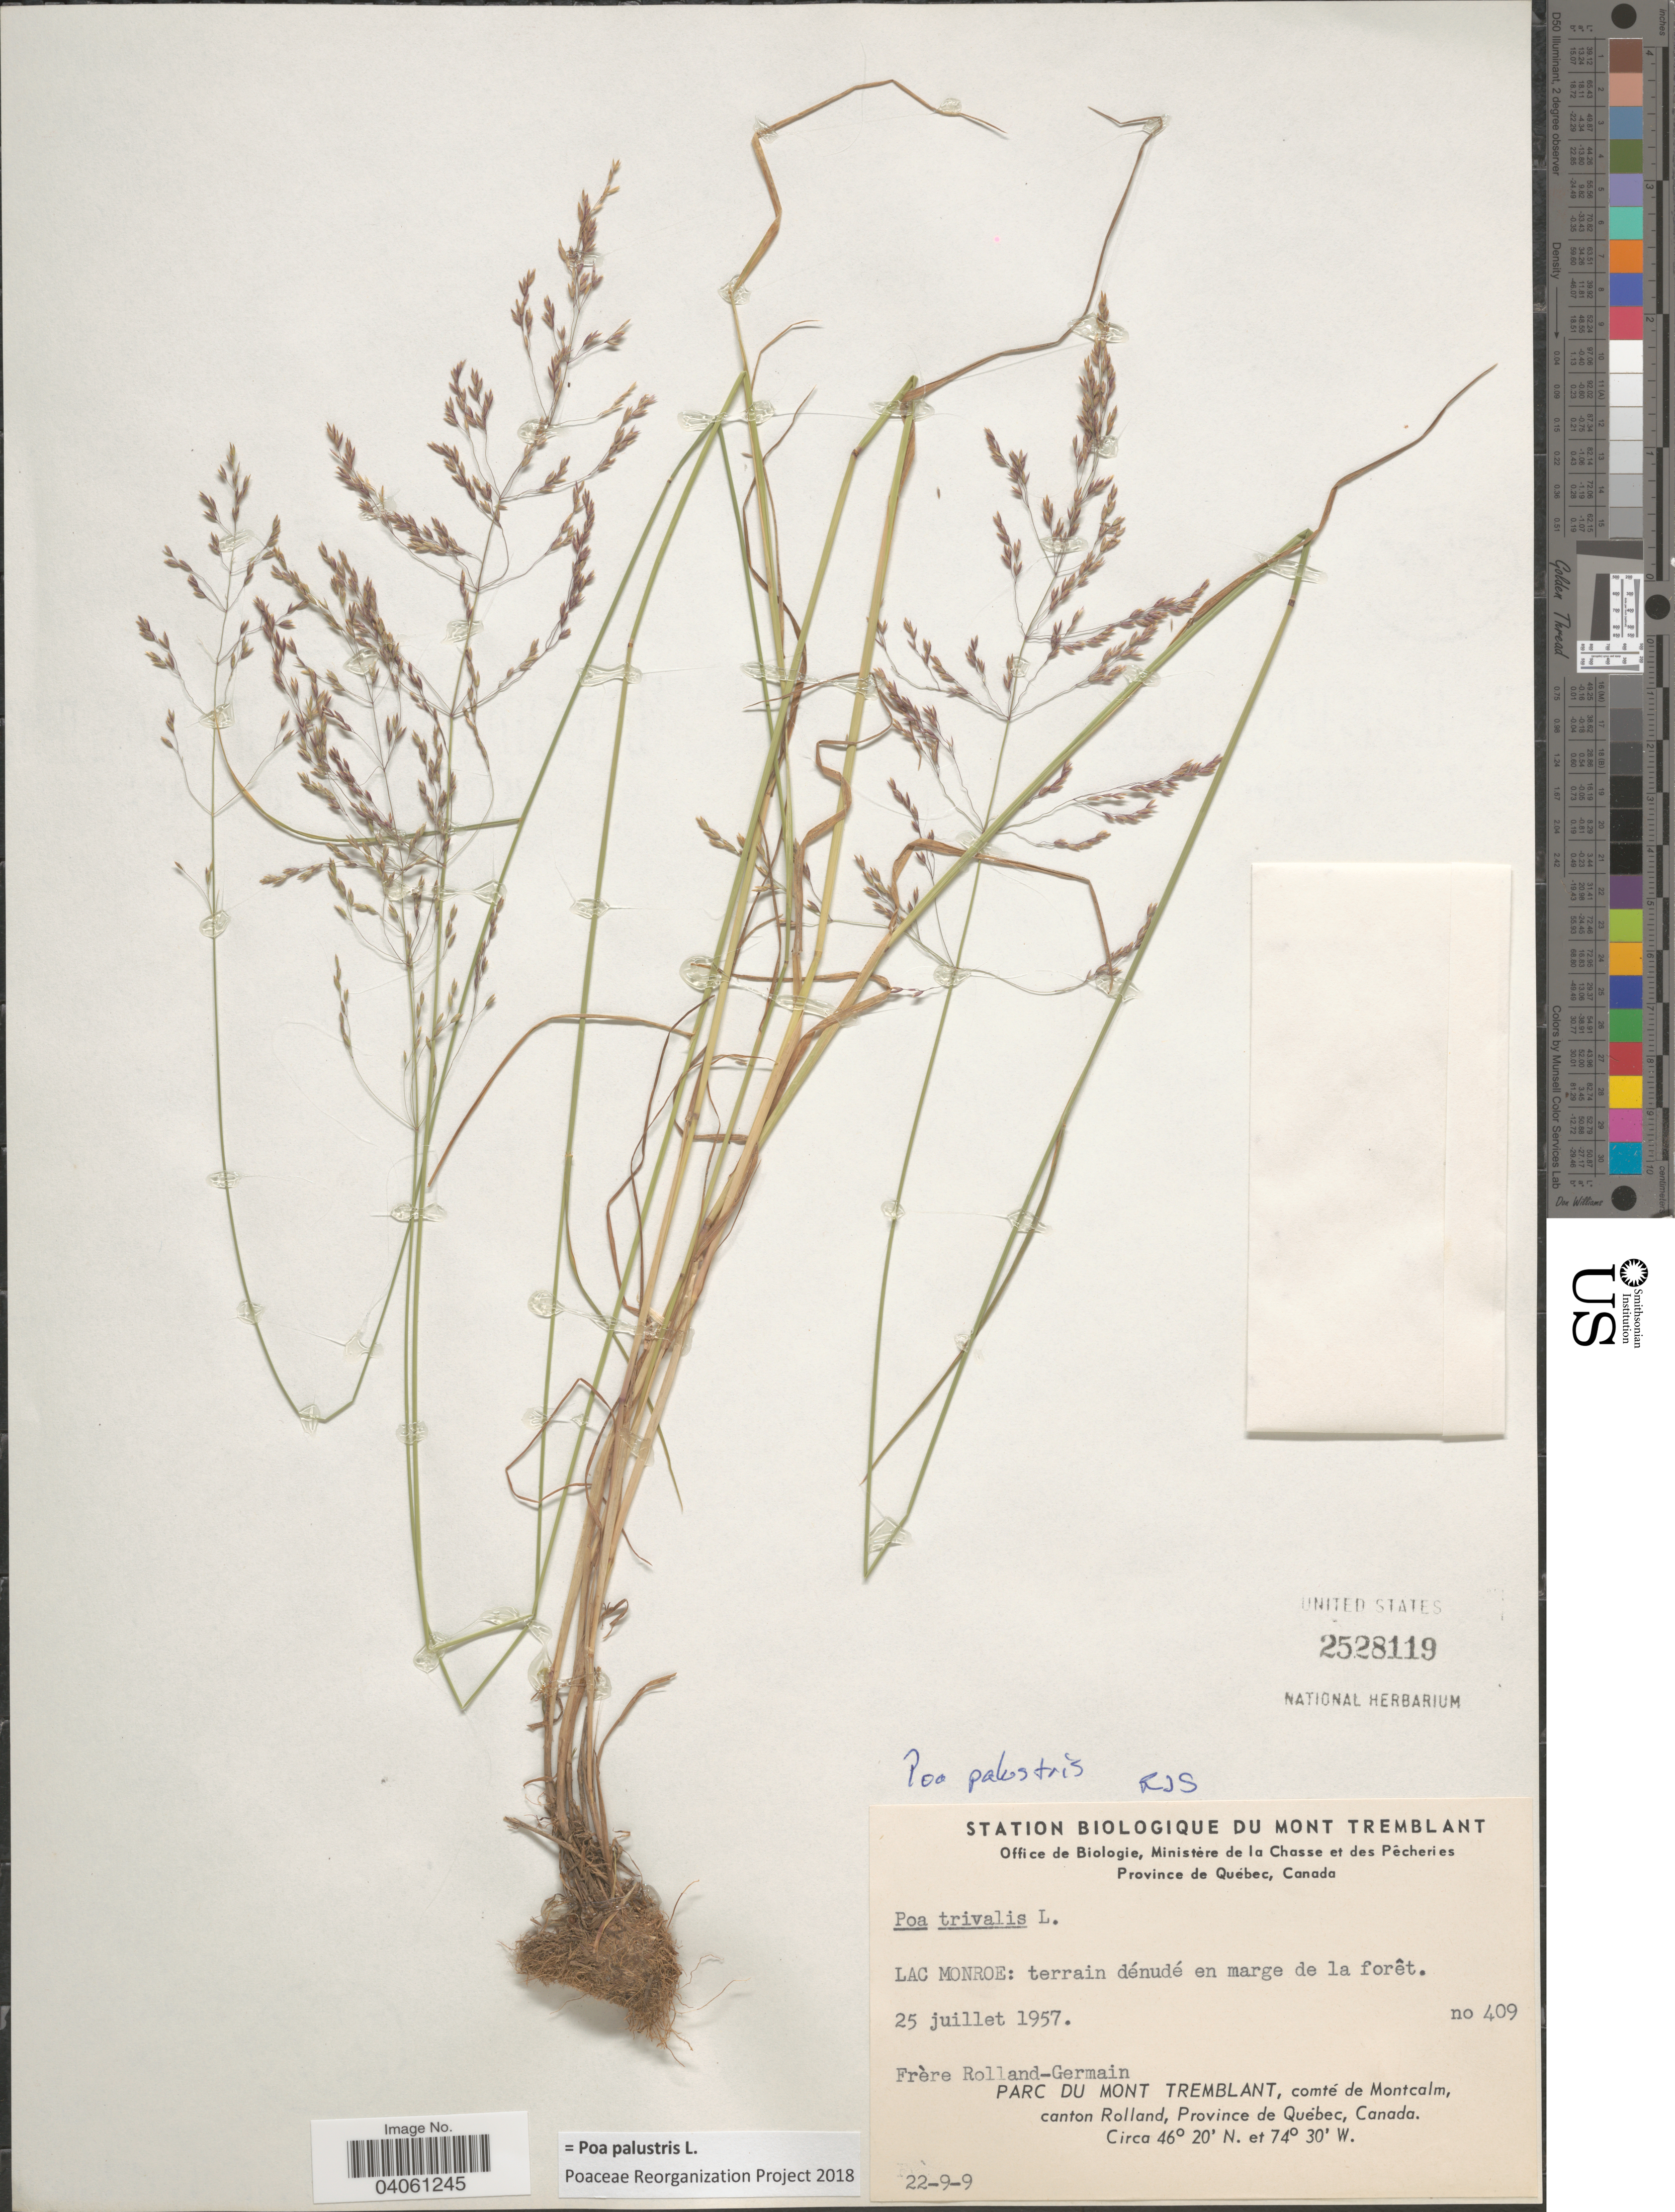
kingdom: Plantae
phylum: Tracheophyta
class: Liliopsida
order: Poales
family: Poaceae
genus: Poa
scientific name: Poa palustris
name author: L.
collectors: Rolland-Germain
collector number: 409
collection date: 1957-07-25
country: Canada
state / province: Quebec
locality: Lac Monroe: terrain dénudé en marge de la forêt. Parc Du Mont Tremblant, comté de Montcalm, canton Rolland.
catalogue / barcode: US 2528119